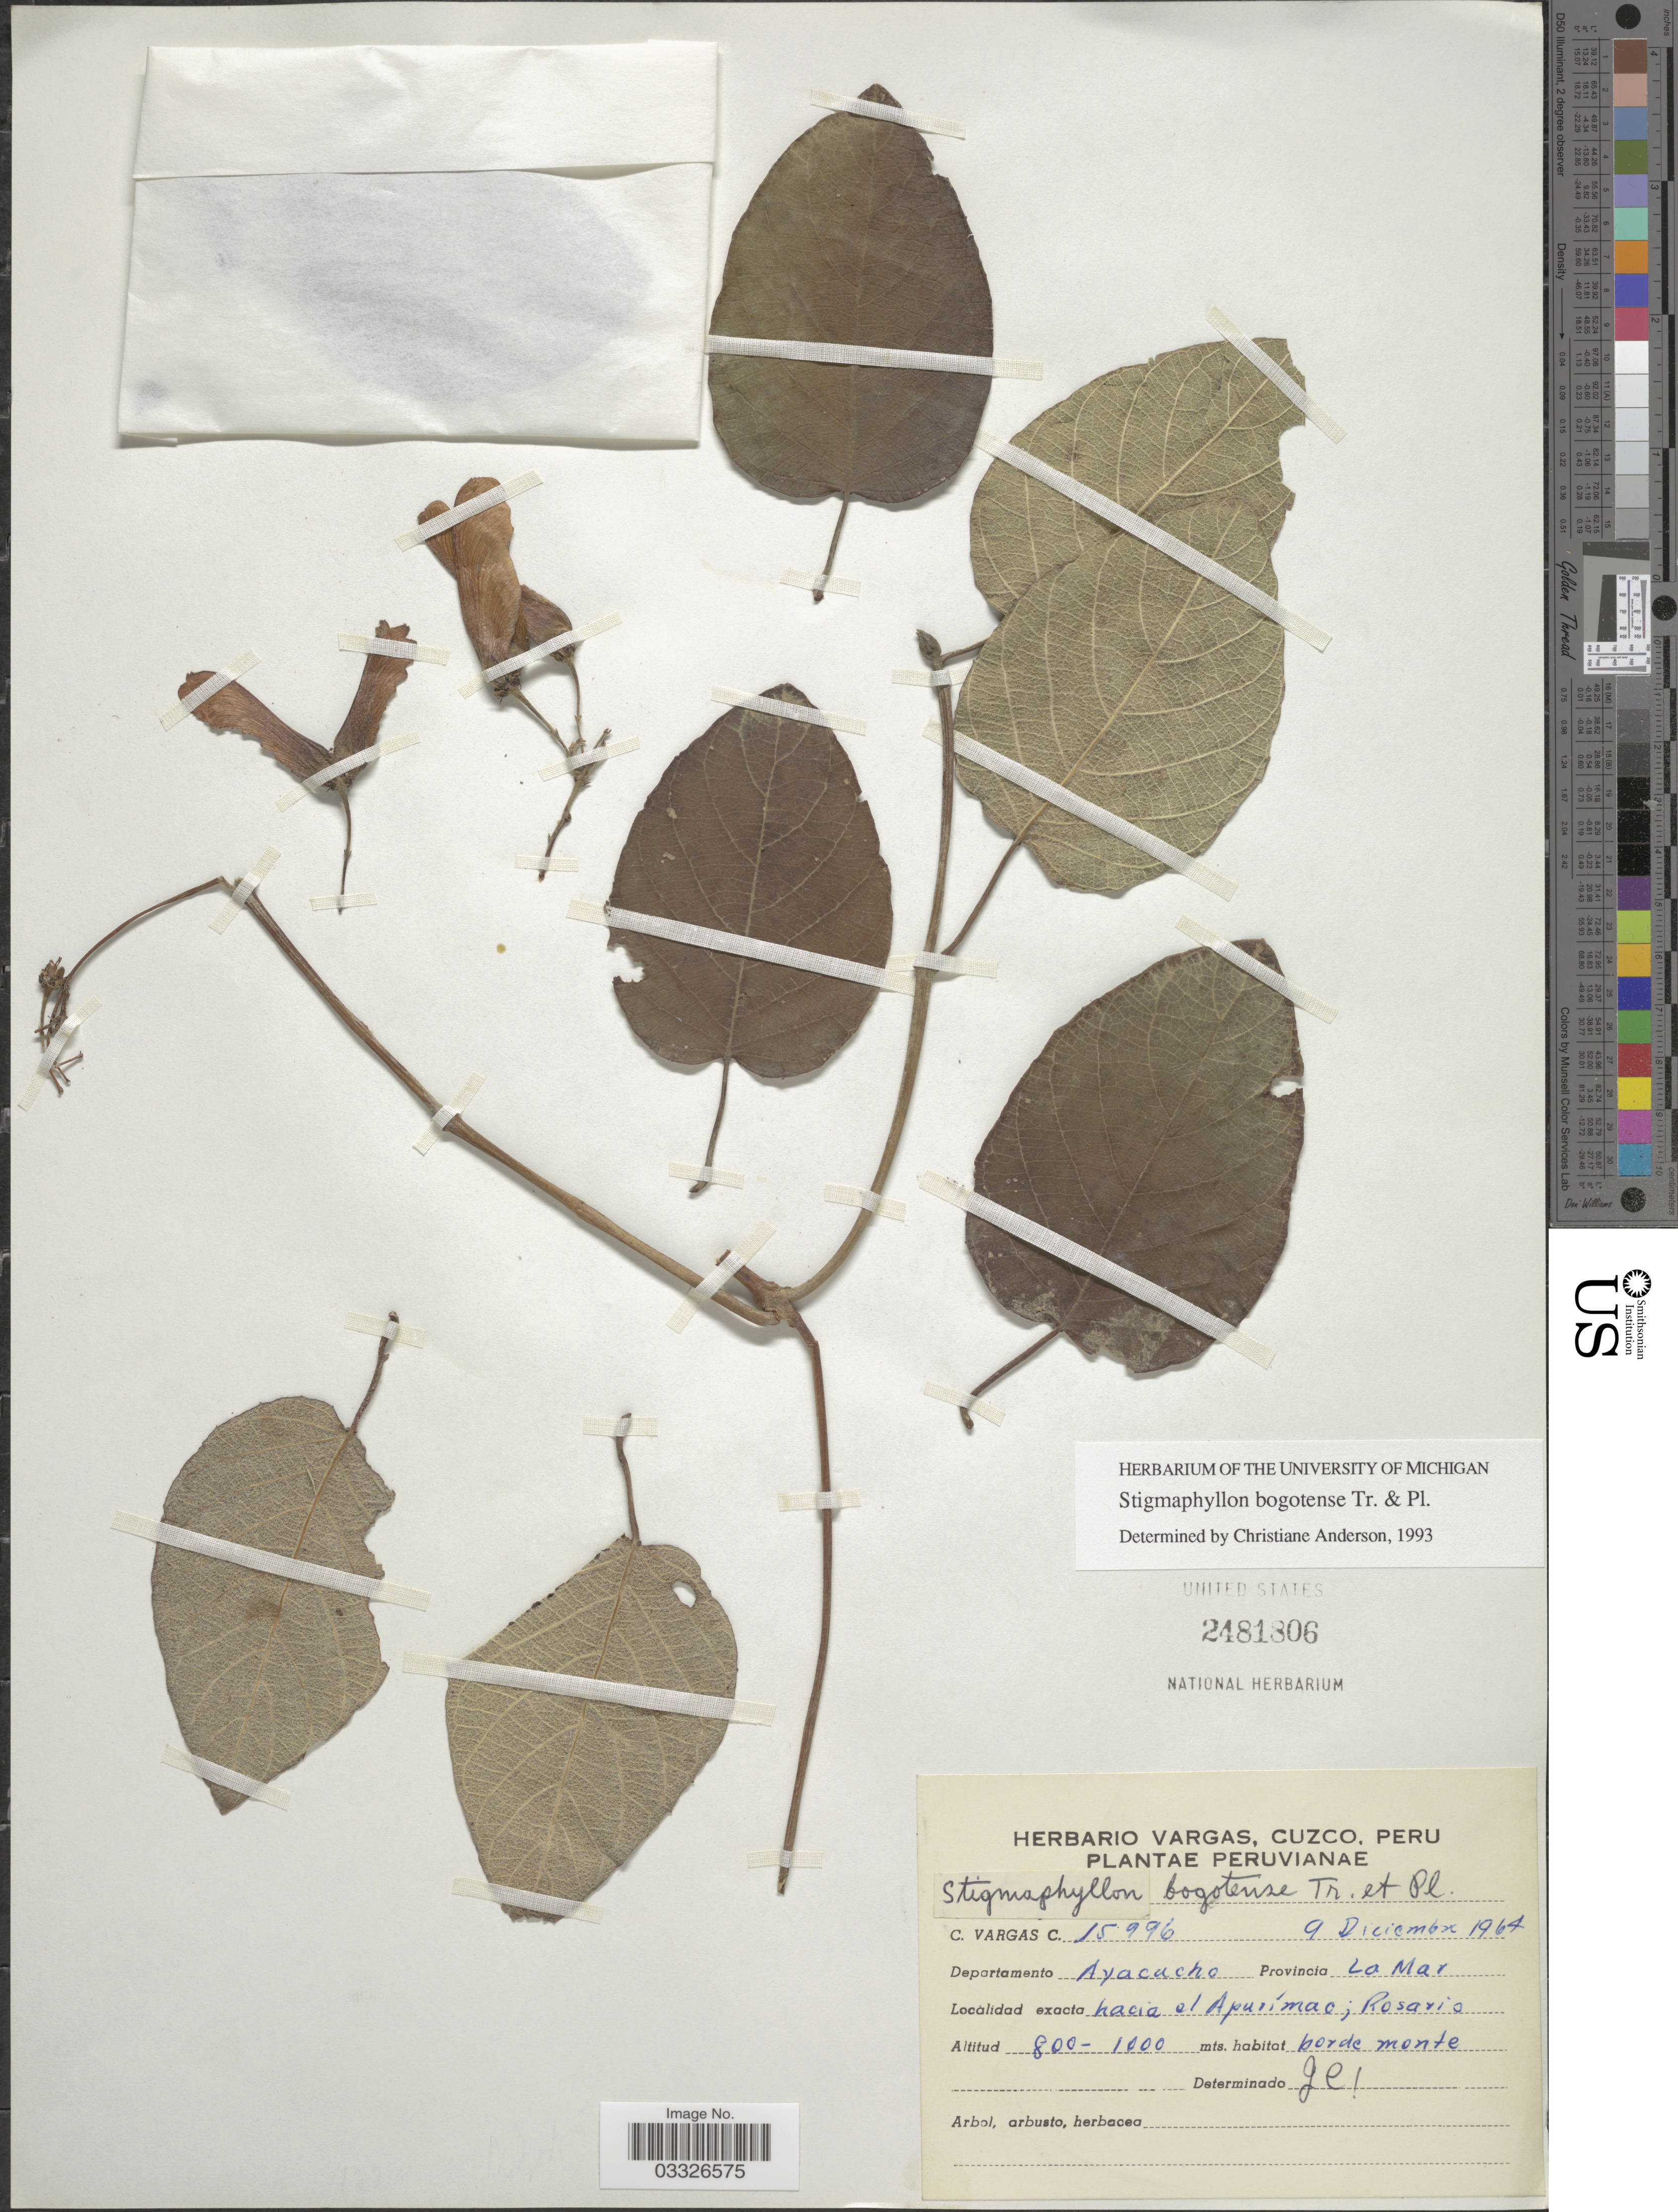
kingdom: Plantae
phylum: Tracheophyta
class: Magnoliopsida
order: Malpighiales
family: Malpighiaceae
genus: Stigmaphyllon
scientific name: Stigmaphyllon bogotense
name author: Triana & Planch.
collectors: C. Vargas Calderón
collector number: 15996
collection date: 1964-12-09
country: Peru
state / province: Ayacucho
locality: Departamento Ayacucho. Provincia La Mar, hacia el Apurímac; Rosario.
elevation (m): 800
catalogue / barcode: US 2481806